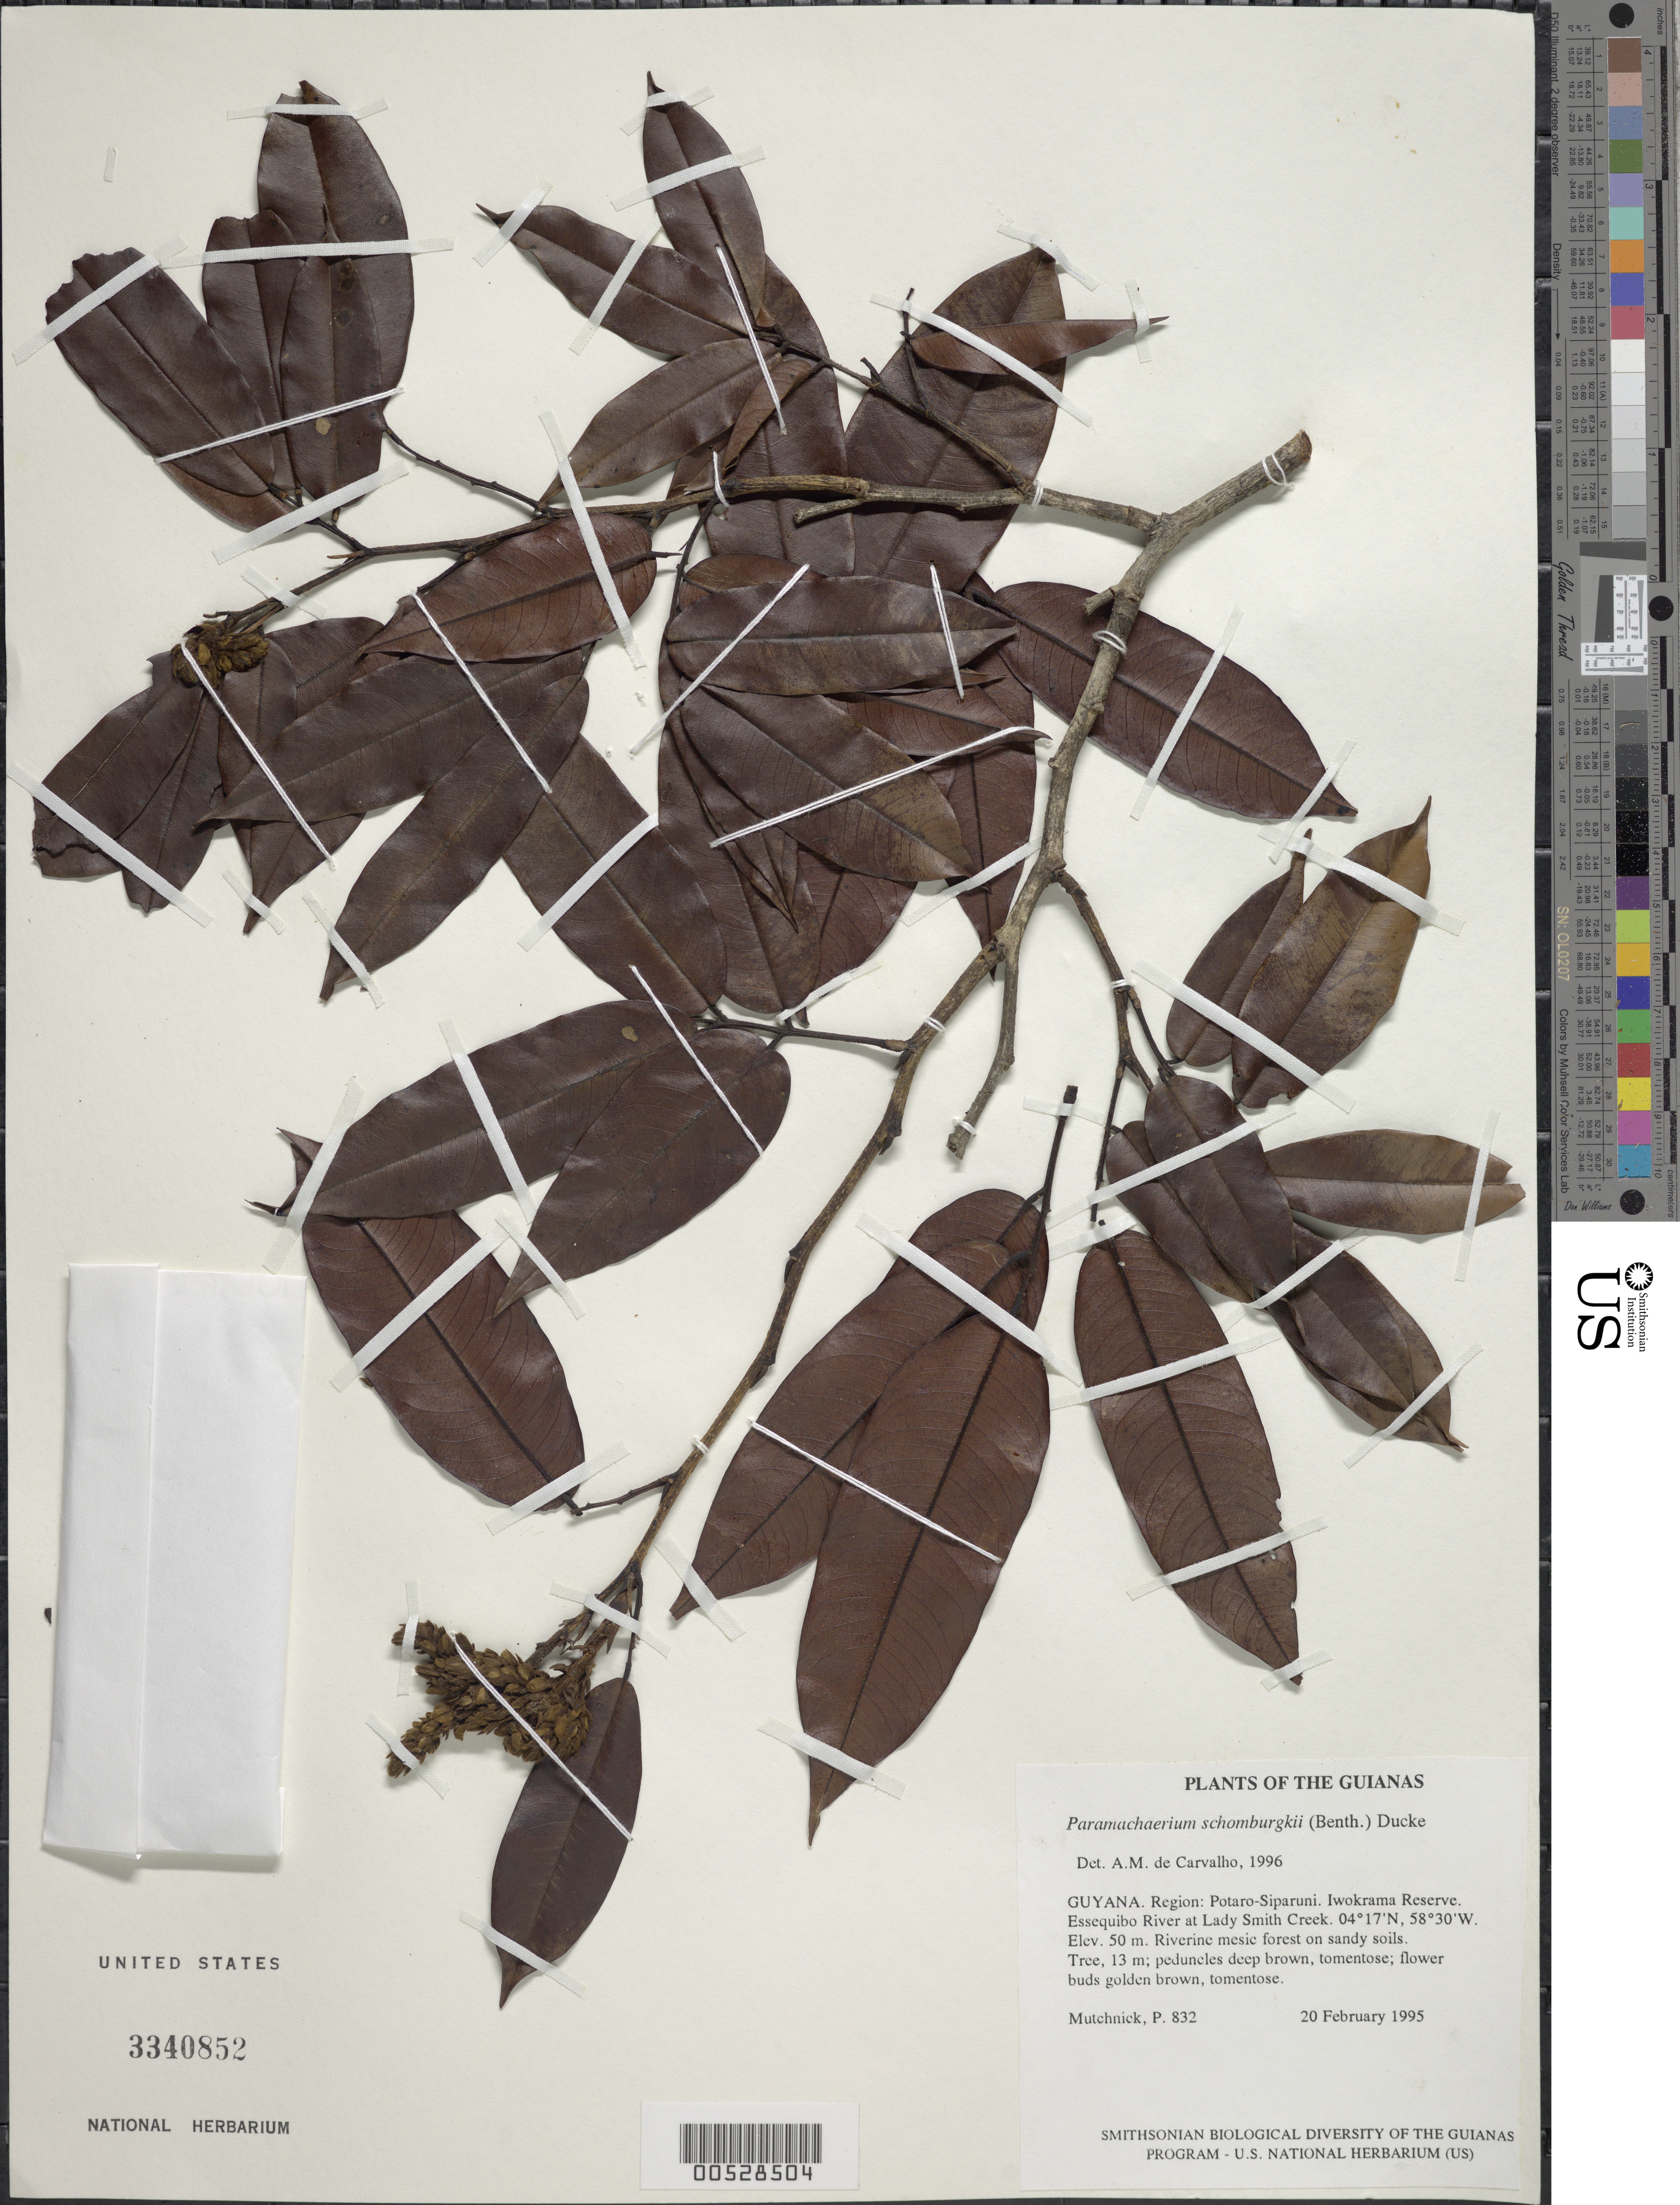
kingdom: Plantae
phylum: Tracheophyta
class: Magnoliopsida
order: Fabales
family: Fabaceae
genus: Paramachaerium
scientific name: Paramachaerium schomburgkii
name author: (Benth.) Ducke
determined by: Carvalho, A. M. V. de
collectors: P. Mutchnick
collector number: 832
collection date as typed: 20 February 1995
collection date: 1995-02-20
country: Guyana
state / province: Potaro-Siparuni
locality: Iwokrama Reserve. Essequibo River at Lady Smith Creek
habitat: Riverine mesic forest on sandy soils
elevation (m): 50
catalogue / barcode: US 3340852